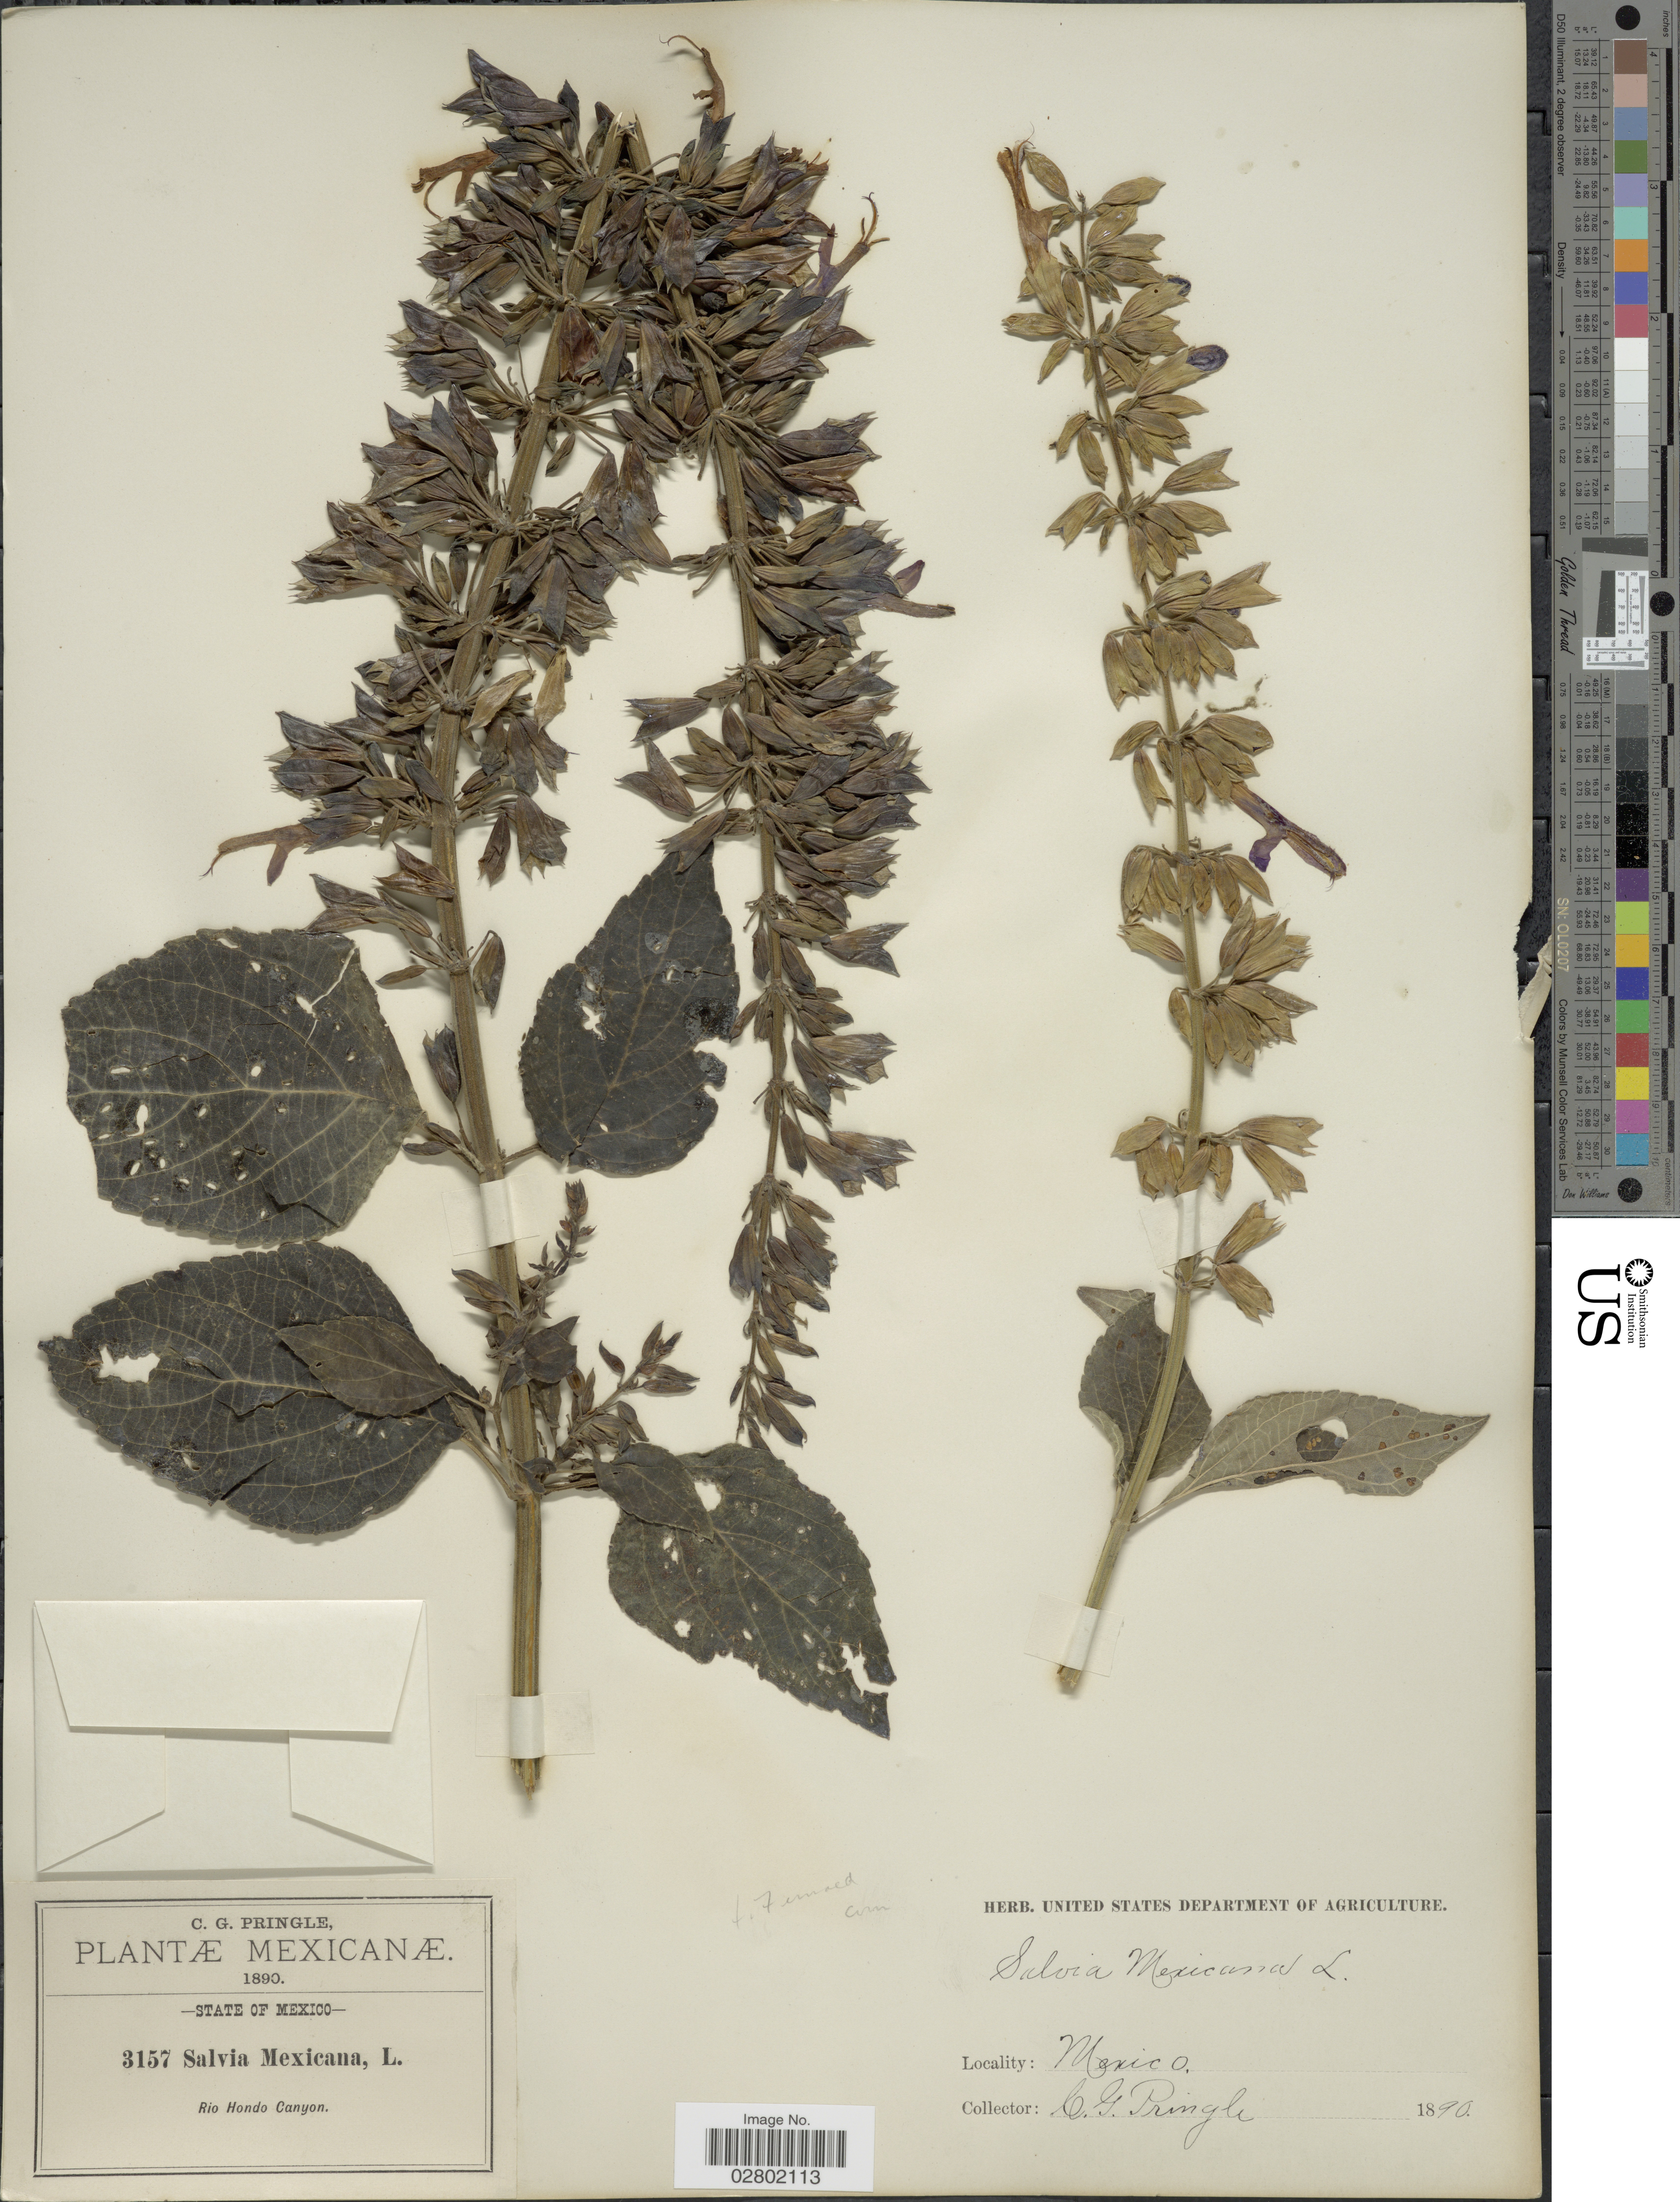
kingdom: Plantae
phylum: Tracheophyta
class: Magnoliopsida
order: Lamiales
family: Lamiaceae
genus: Salvia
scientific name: Salvia mexicana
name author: L.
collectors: C. G. Pringle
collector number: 3157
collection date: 1890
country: Mexico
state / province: México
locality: Rio Hondo Canyon.